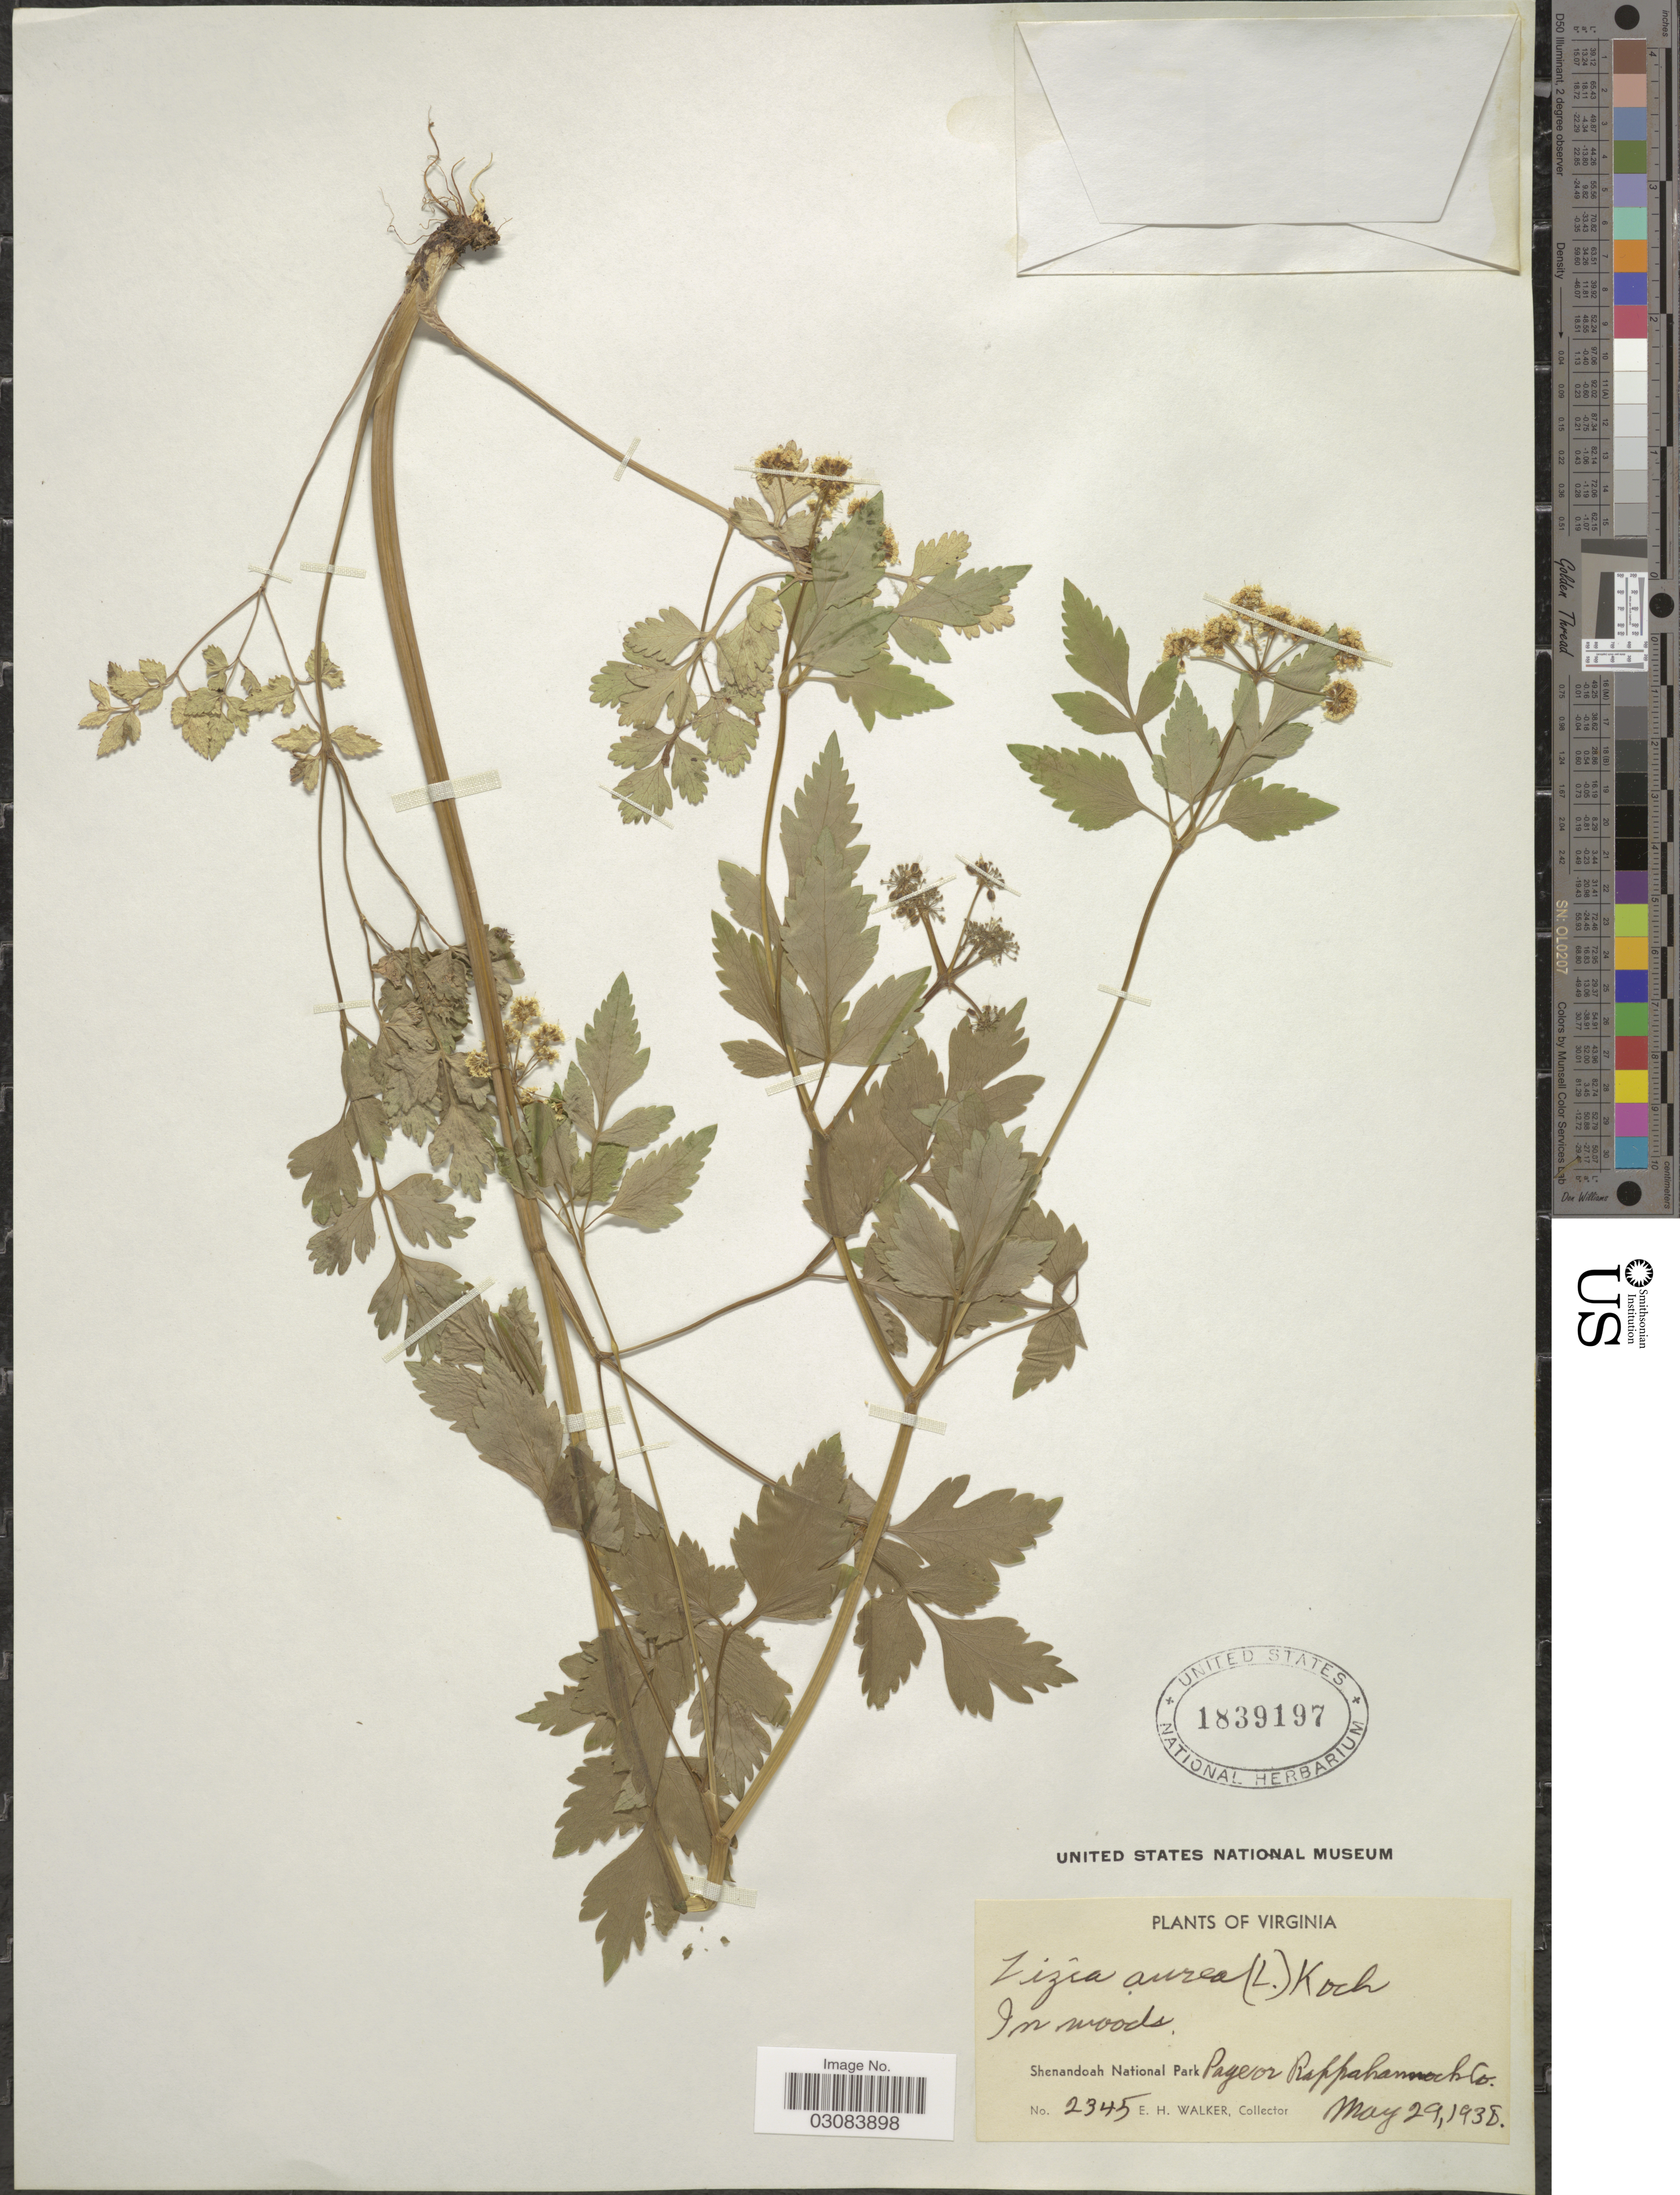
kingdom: Plantae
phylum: Tracheophyta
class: Magnoliopsida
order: Apiales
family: Apiaceae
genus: Zizia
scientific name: Zizia aurea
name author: (L.) Koch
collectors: E. H. Walker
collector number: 2345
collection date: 1938-05-29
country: United States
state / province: Virginia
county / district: Page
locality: Shenandoah National Park: Page or Rappahannock Co.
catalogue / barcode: US 1839197